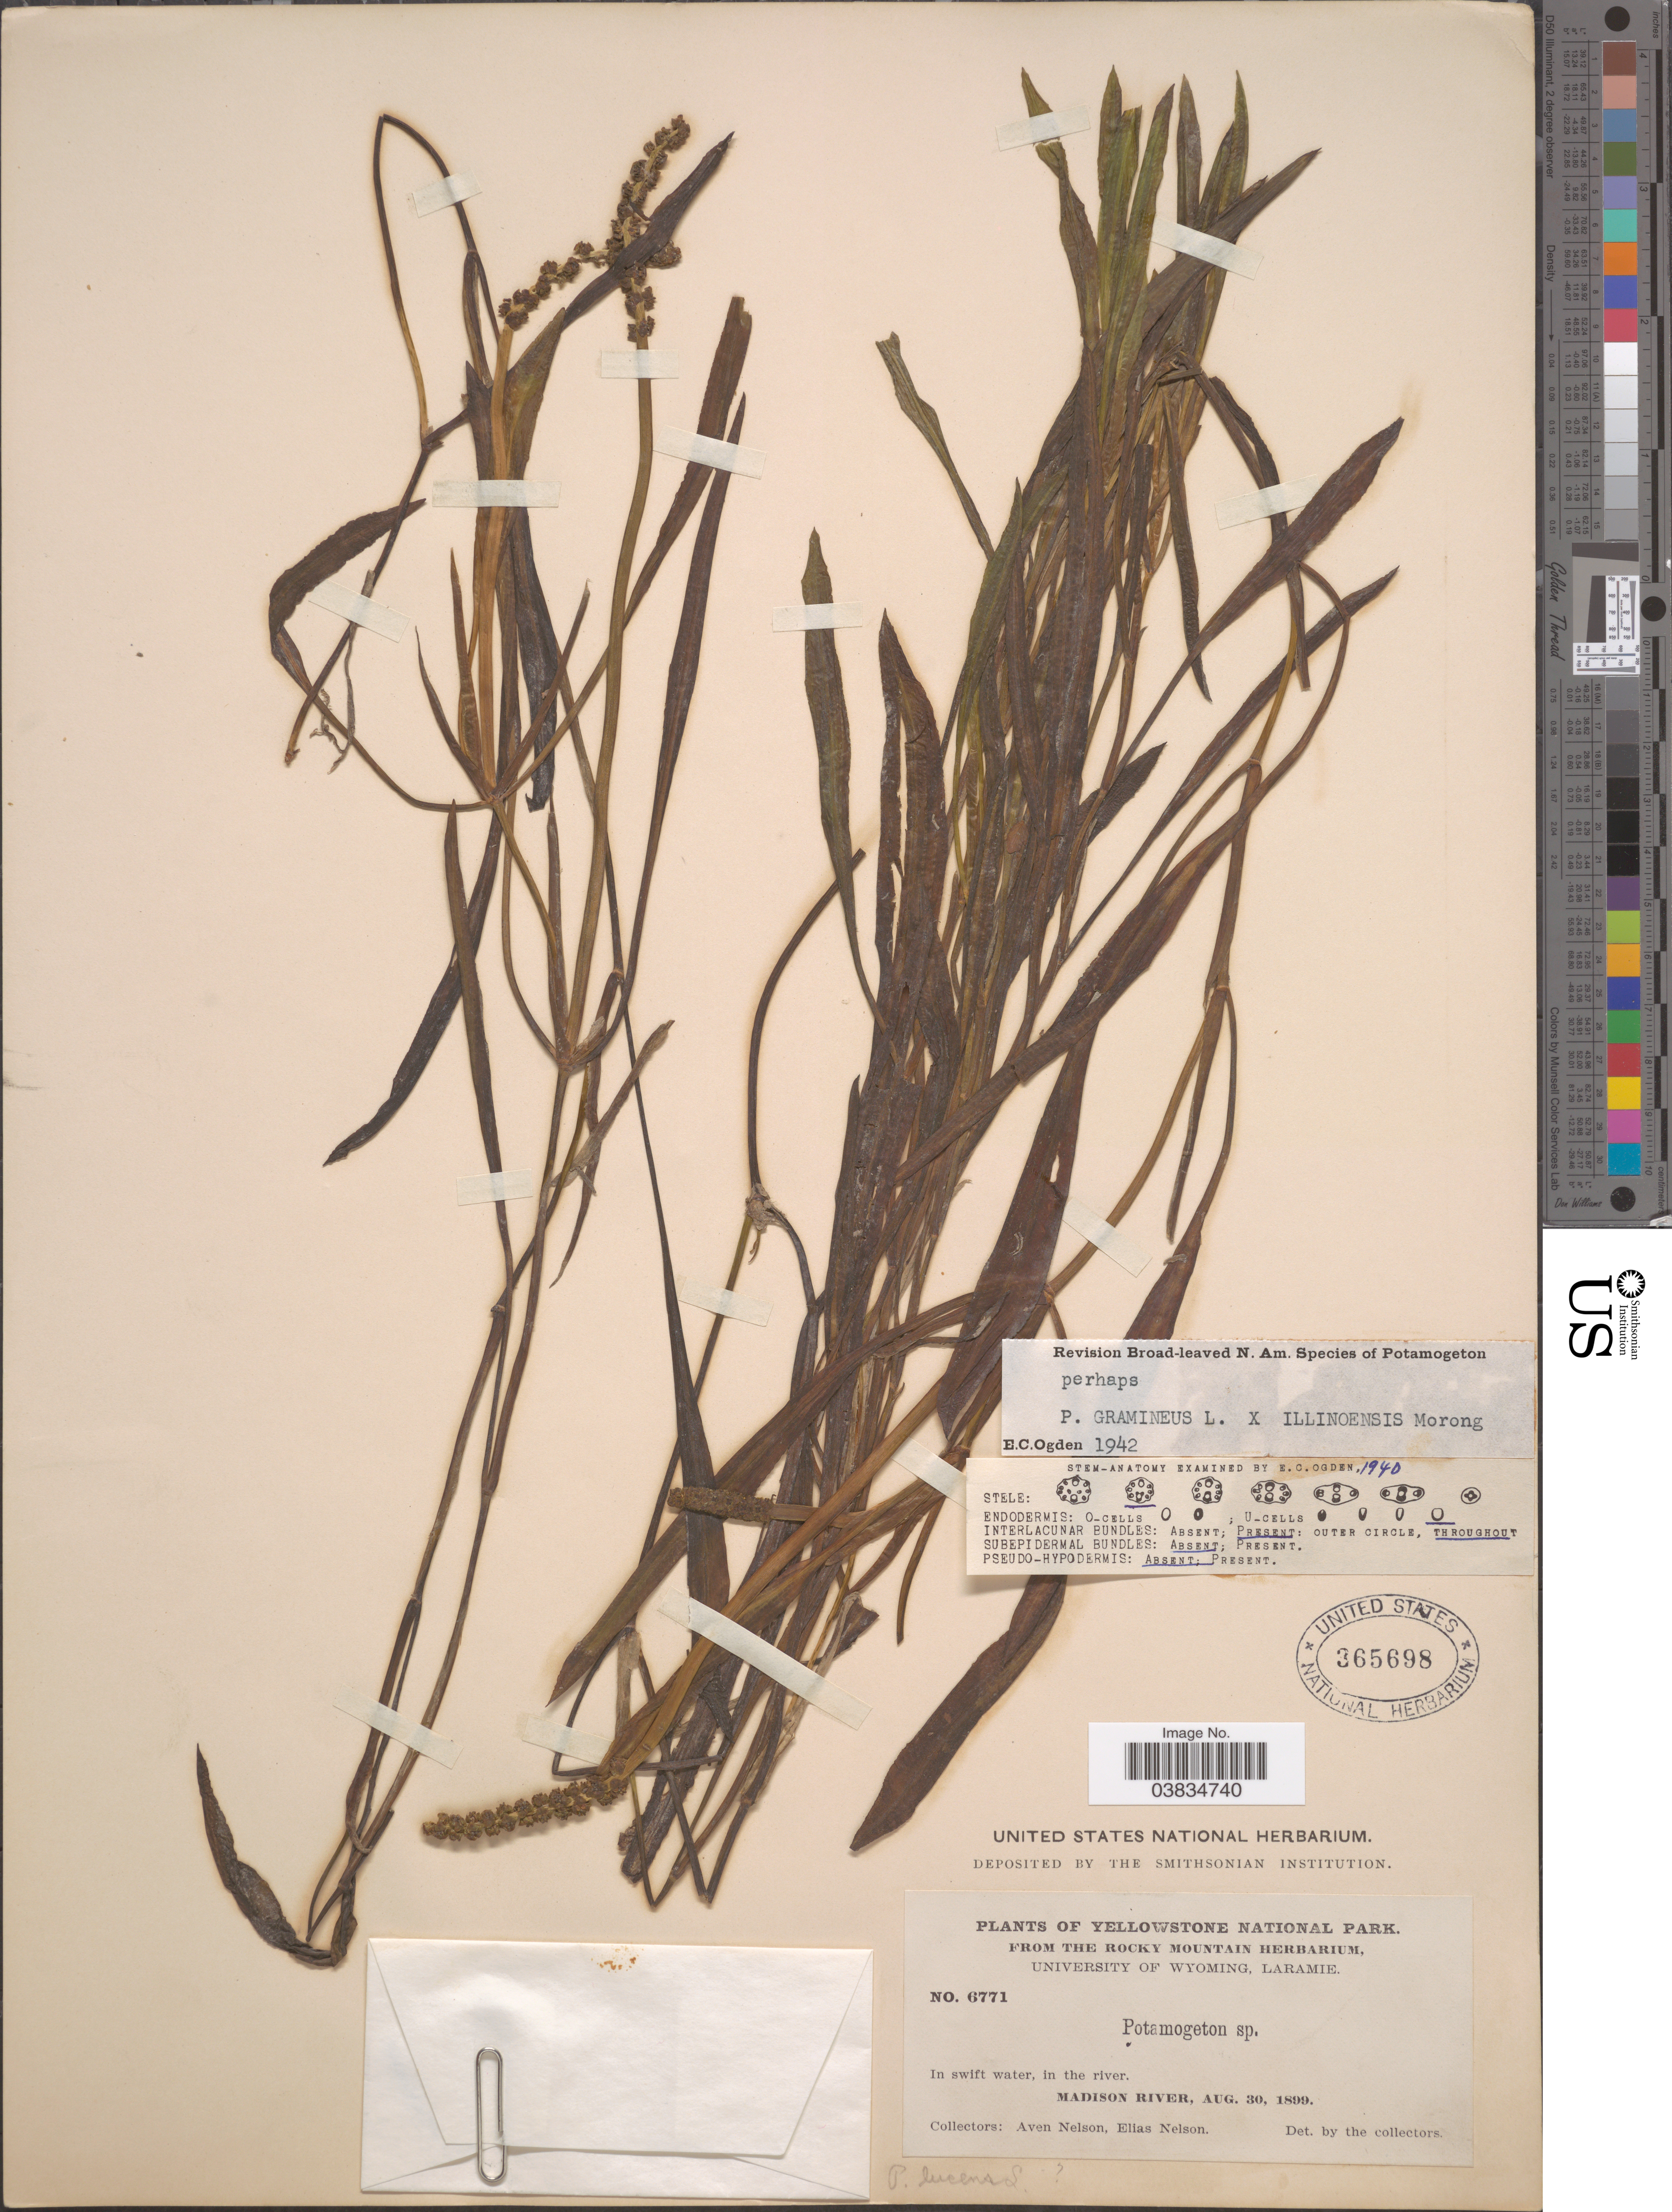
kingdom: Plantae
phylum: Tracheophyta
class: Liliopsida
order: Alismatales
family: Potamogetonaceae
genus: Potamogeton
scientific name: Potamogeton gramineus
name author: L.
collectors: A. Nelson & E. Nelson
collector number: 6771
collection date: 1899-08-30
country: United States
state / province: Wyoming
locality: Yellowstone National Park. Madison River.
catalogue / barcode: US 365698